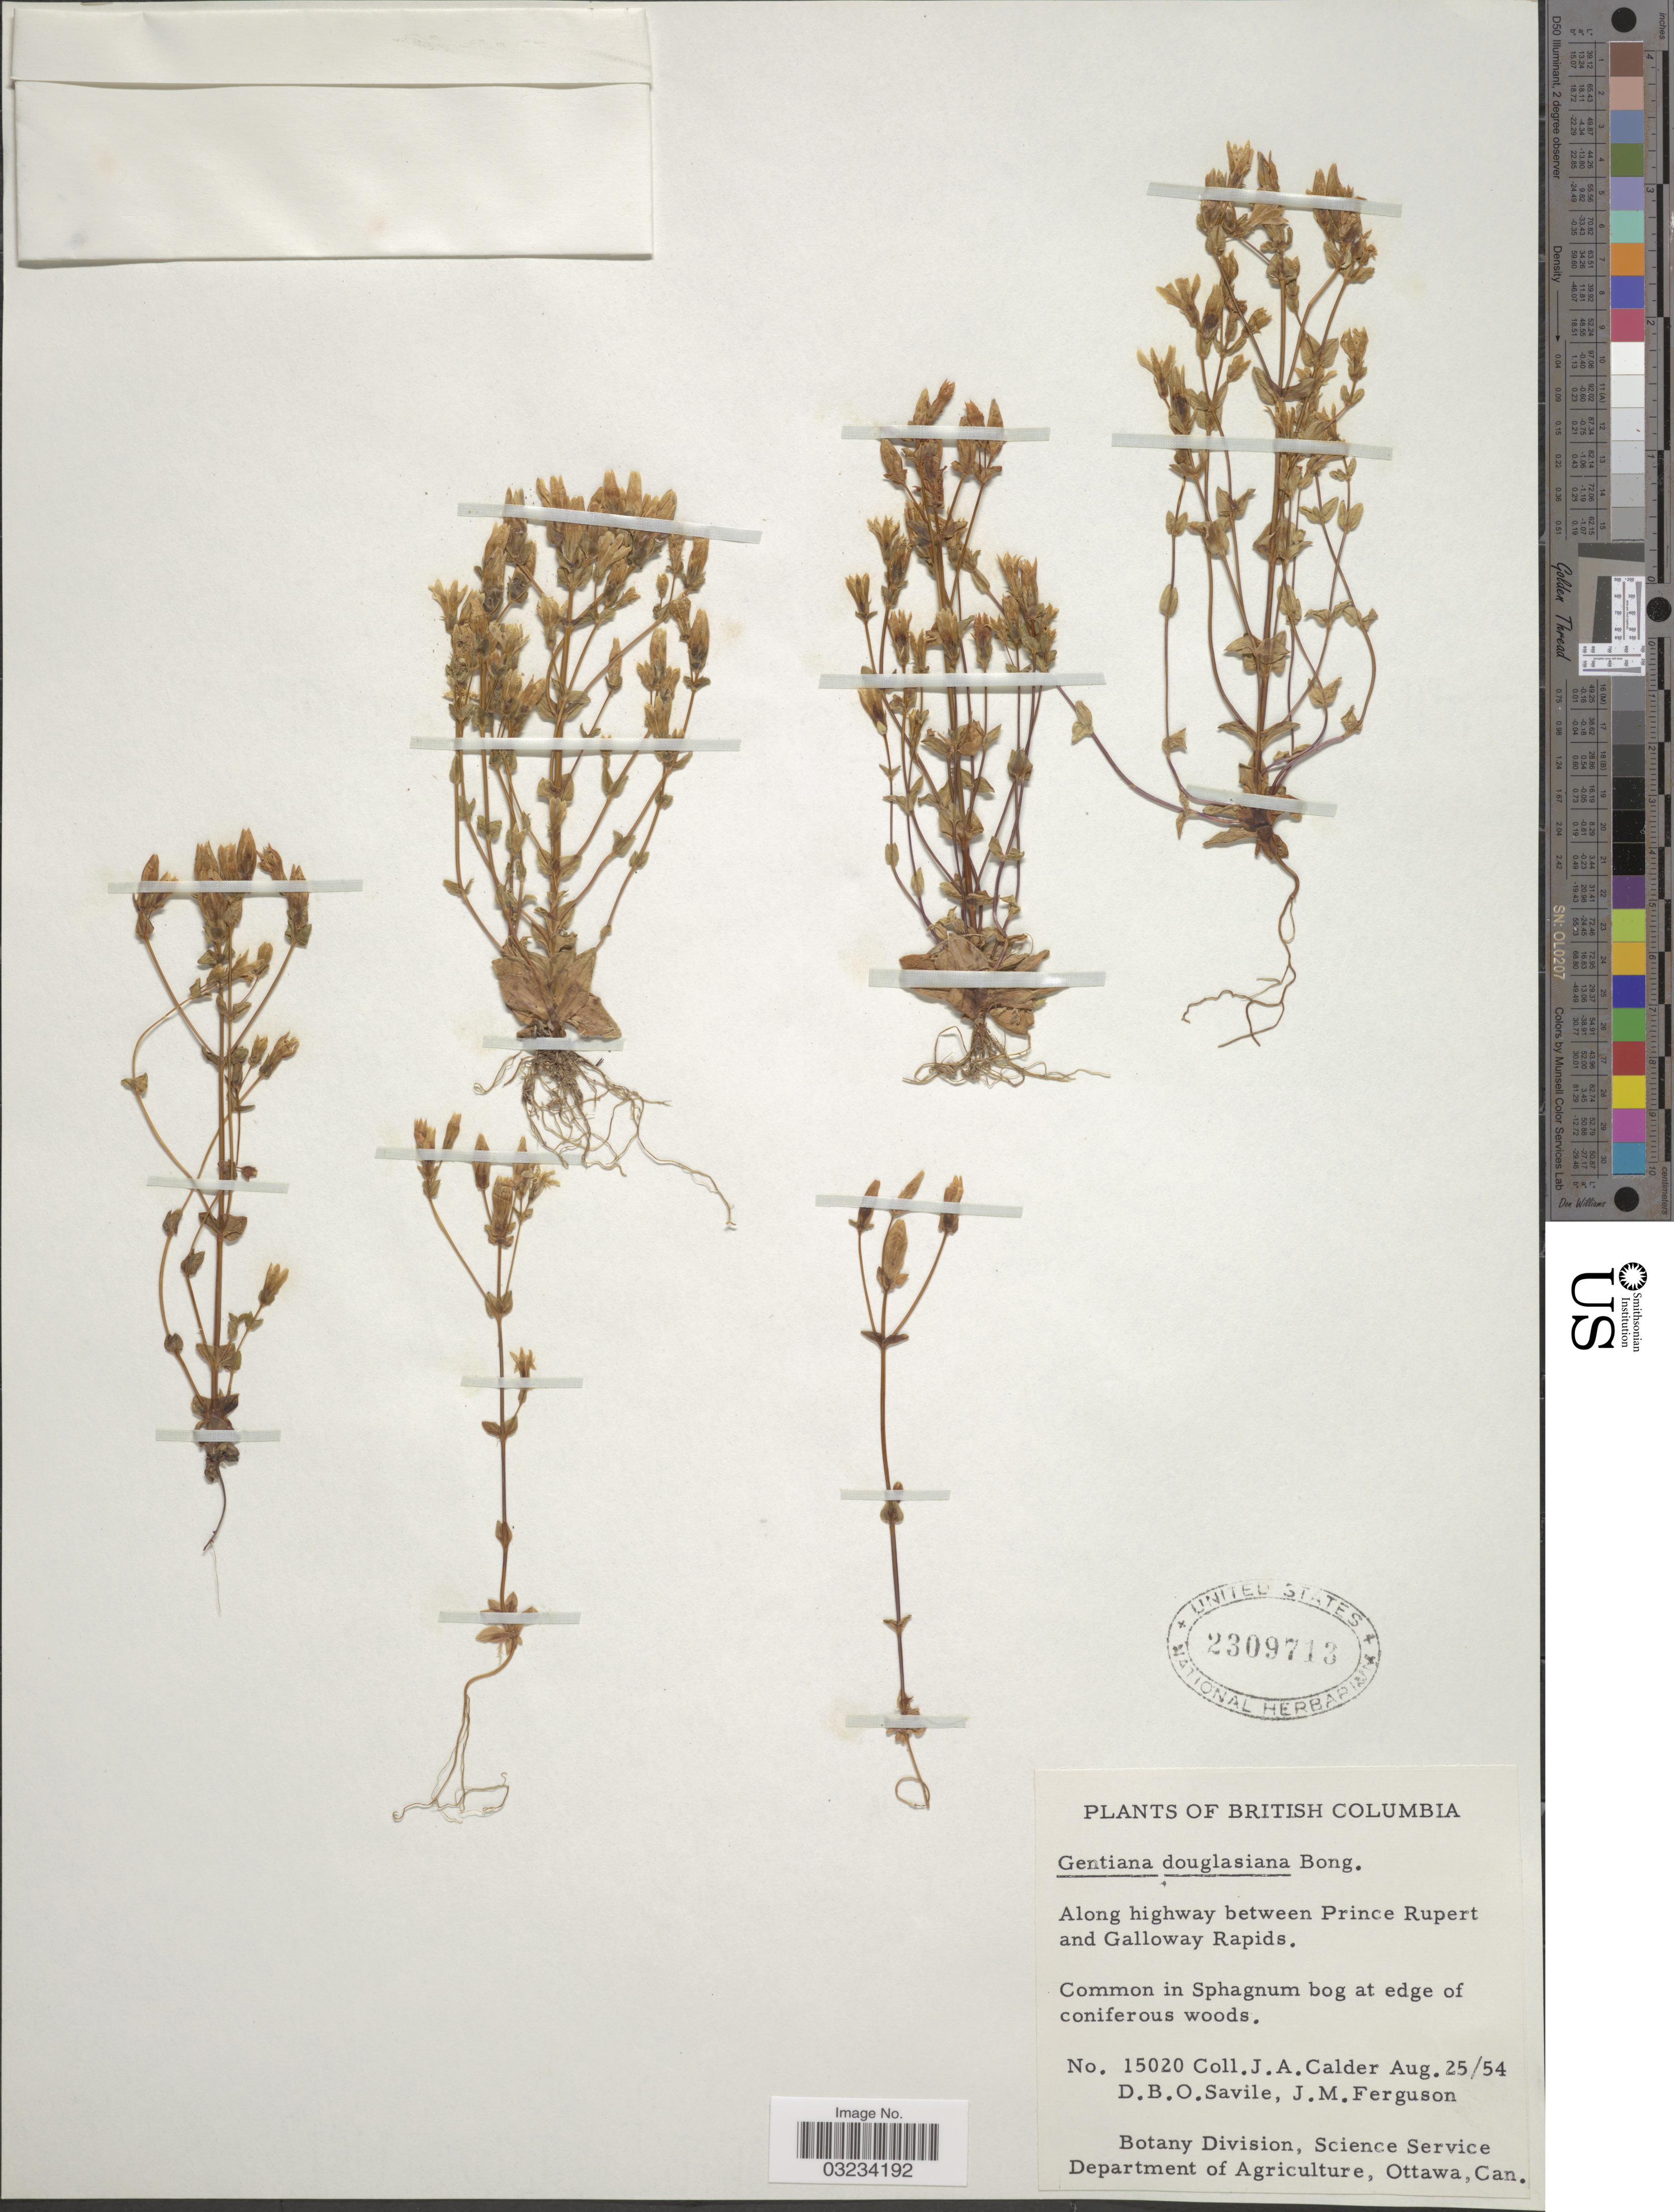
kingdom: Plantae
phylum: Tracheophyta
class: Magnoliopsida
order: Gentianales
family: Gentianaceae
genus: Gentiana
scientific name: Gentiana douglasiana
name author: Bong.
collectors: J. A. Calder, D. Savile & J. M. Ferguson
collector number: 15020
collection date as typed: Transcribed d/m/y: 25/8/54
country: Canada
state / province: British Columbia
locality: Along highway between Prince Rupert and Galloway Rapids.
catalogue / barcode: US 2309713